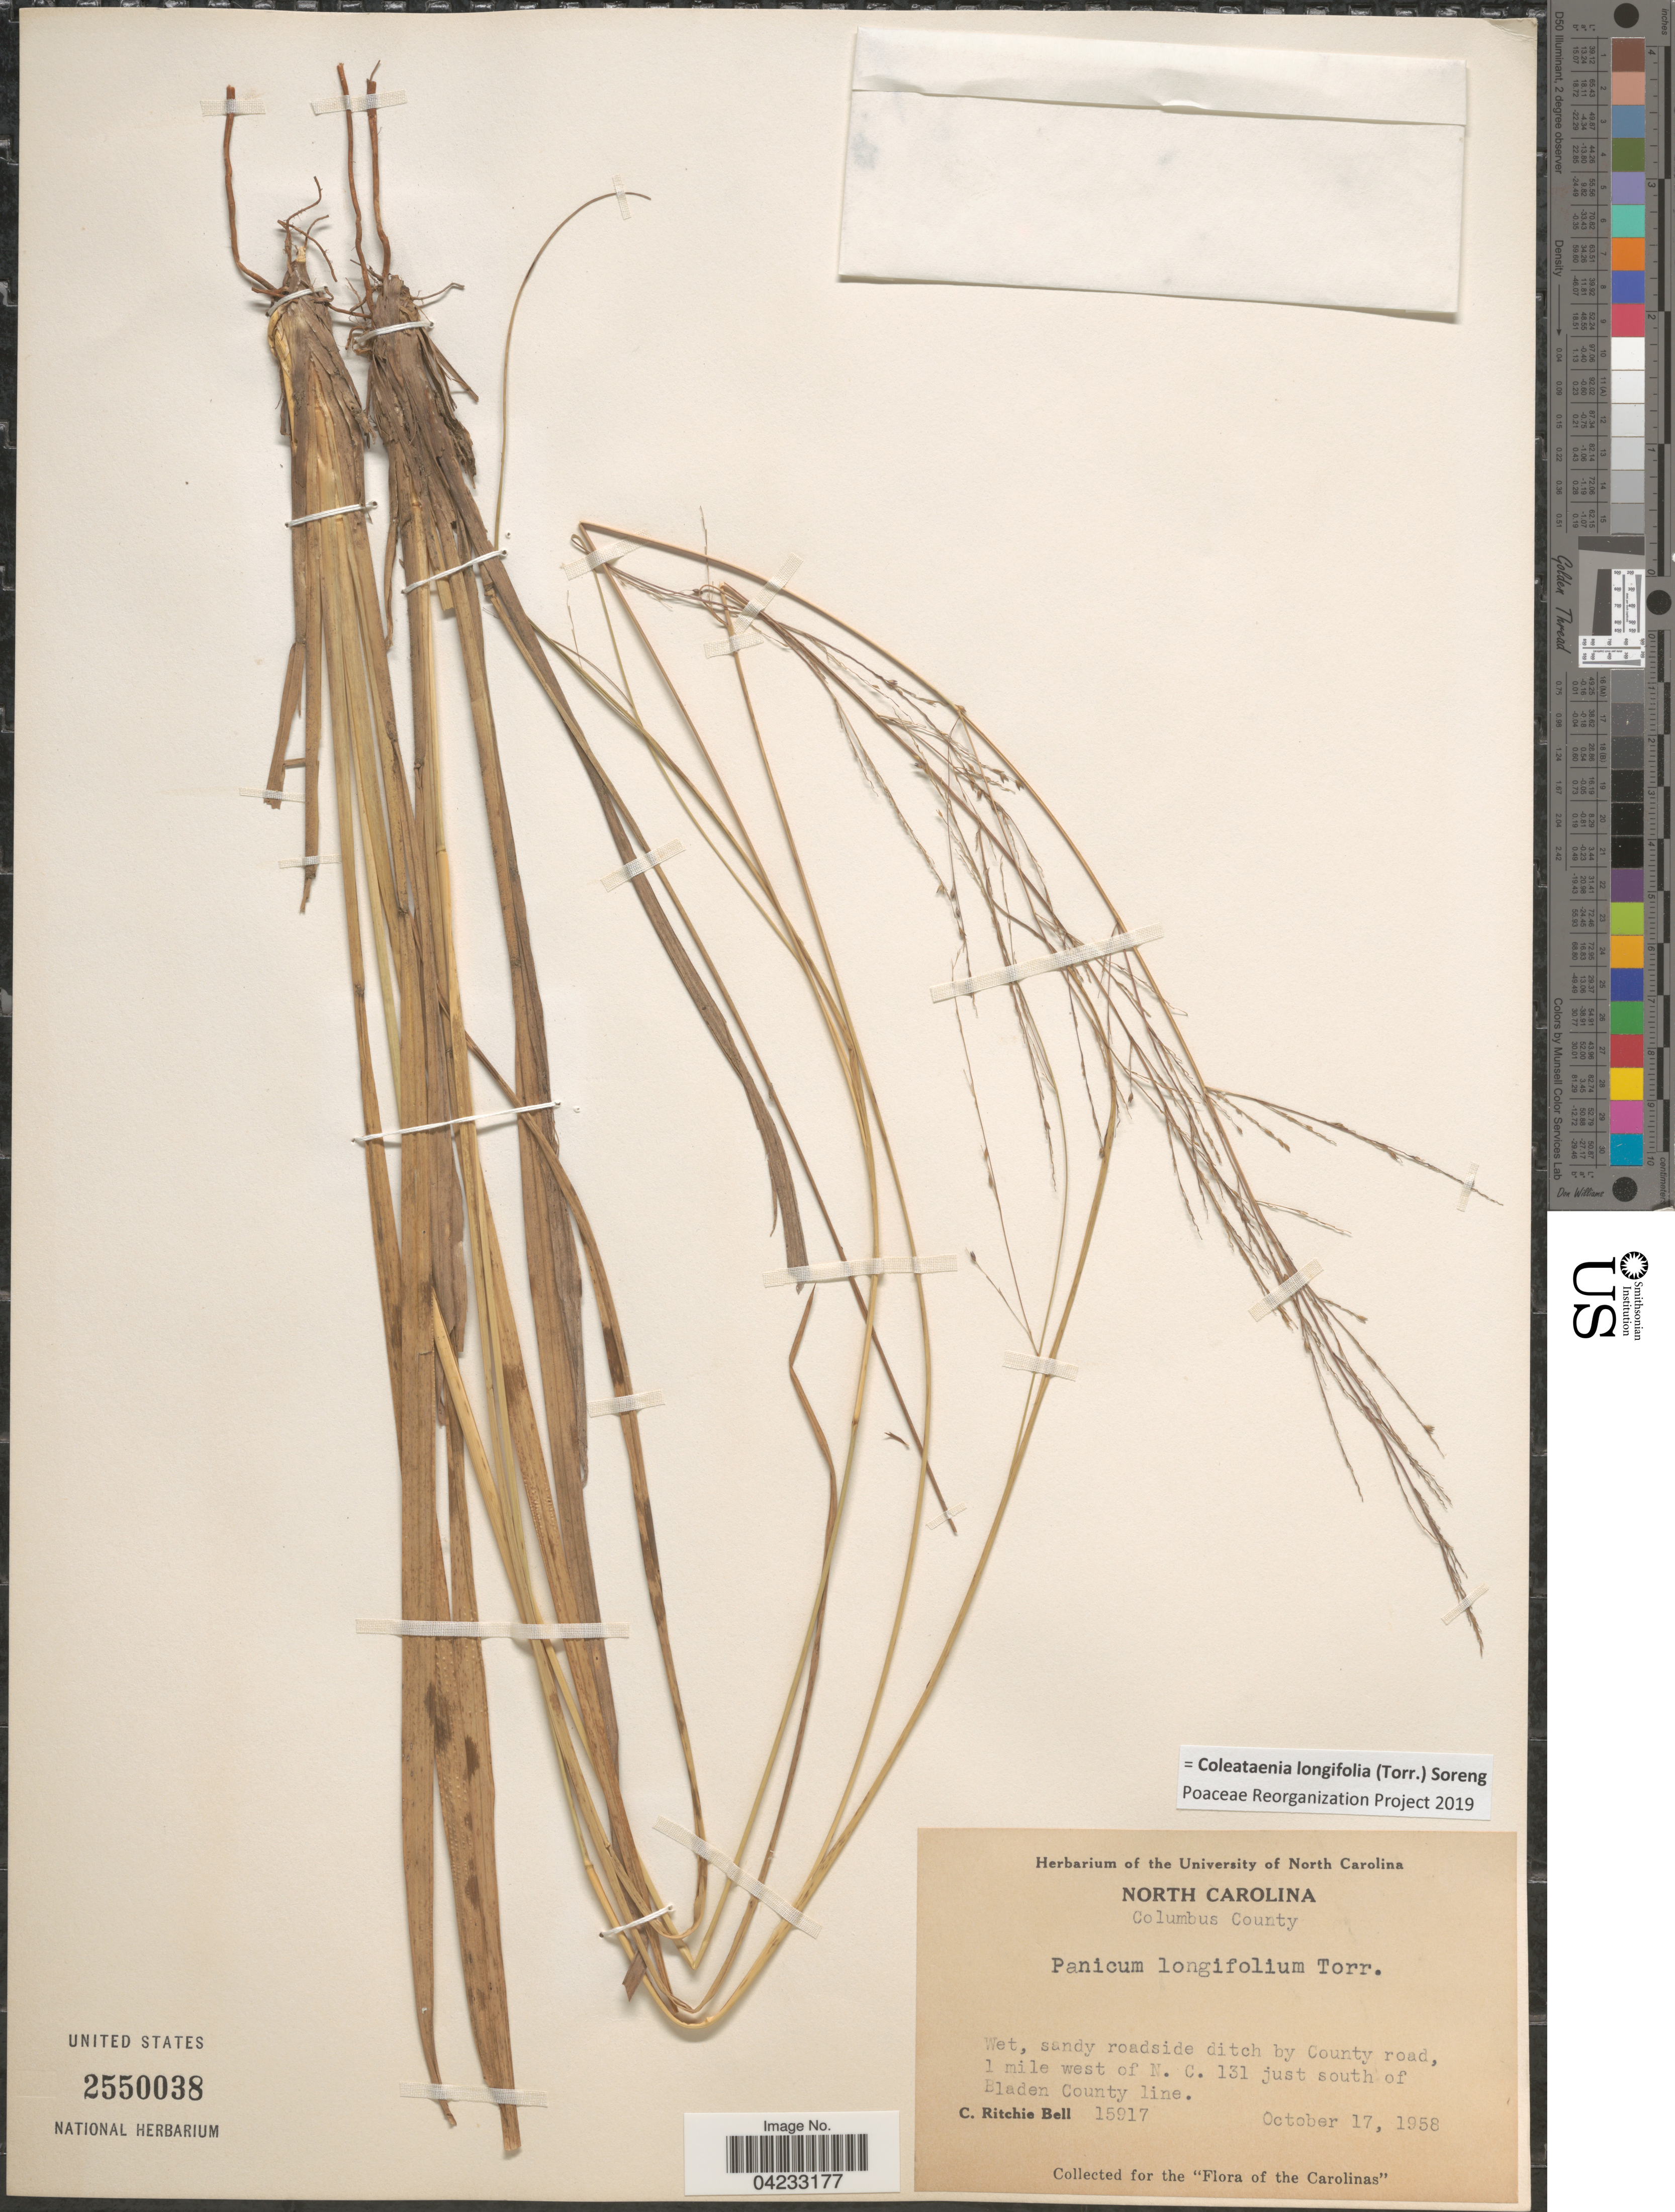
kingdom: Plantae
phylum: Tracheophyta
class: Liliopsida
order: Poales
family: Poaceae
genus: Coleataenia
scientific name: Coleataenia longifolia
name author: (Torr.) Soreng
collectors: C. R. Bell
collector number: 15917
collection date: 1958-10-17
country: United States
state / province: North Carolina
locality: Columbus County. Wet, sandy roadside ditch by County road, 1 mile west of N.C. 131 just south of Bladen County line.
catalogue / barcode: US 2550038